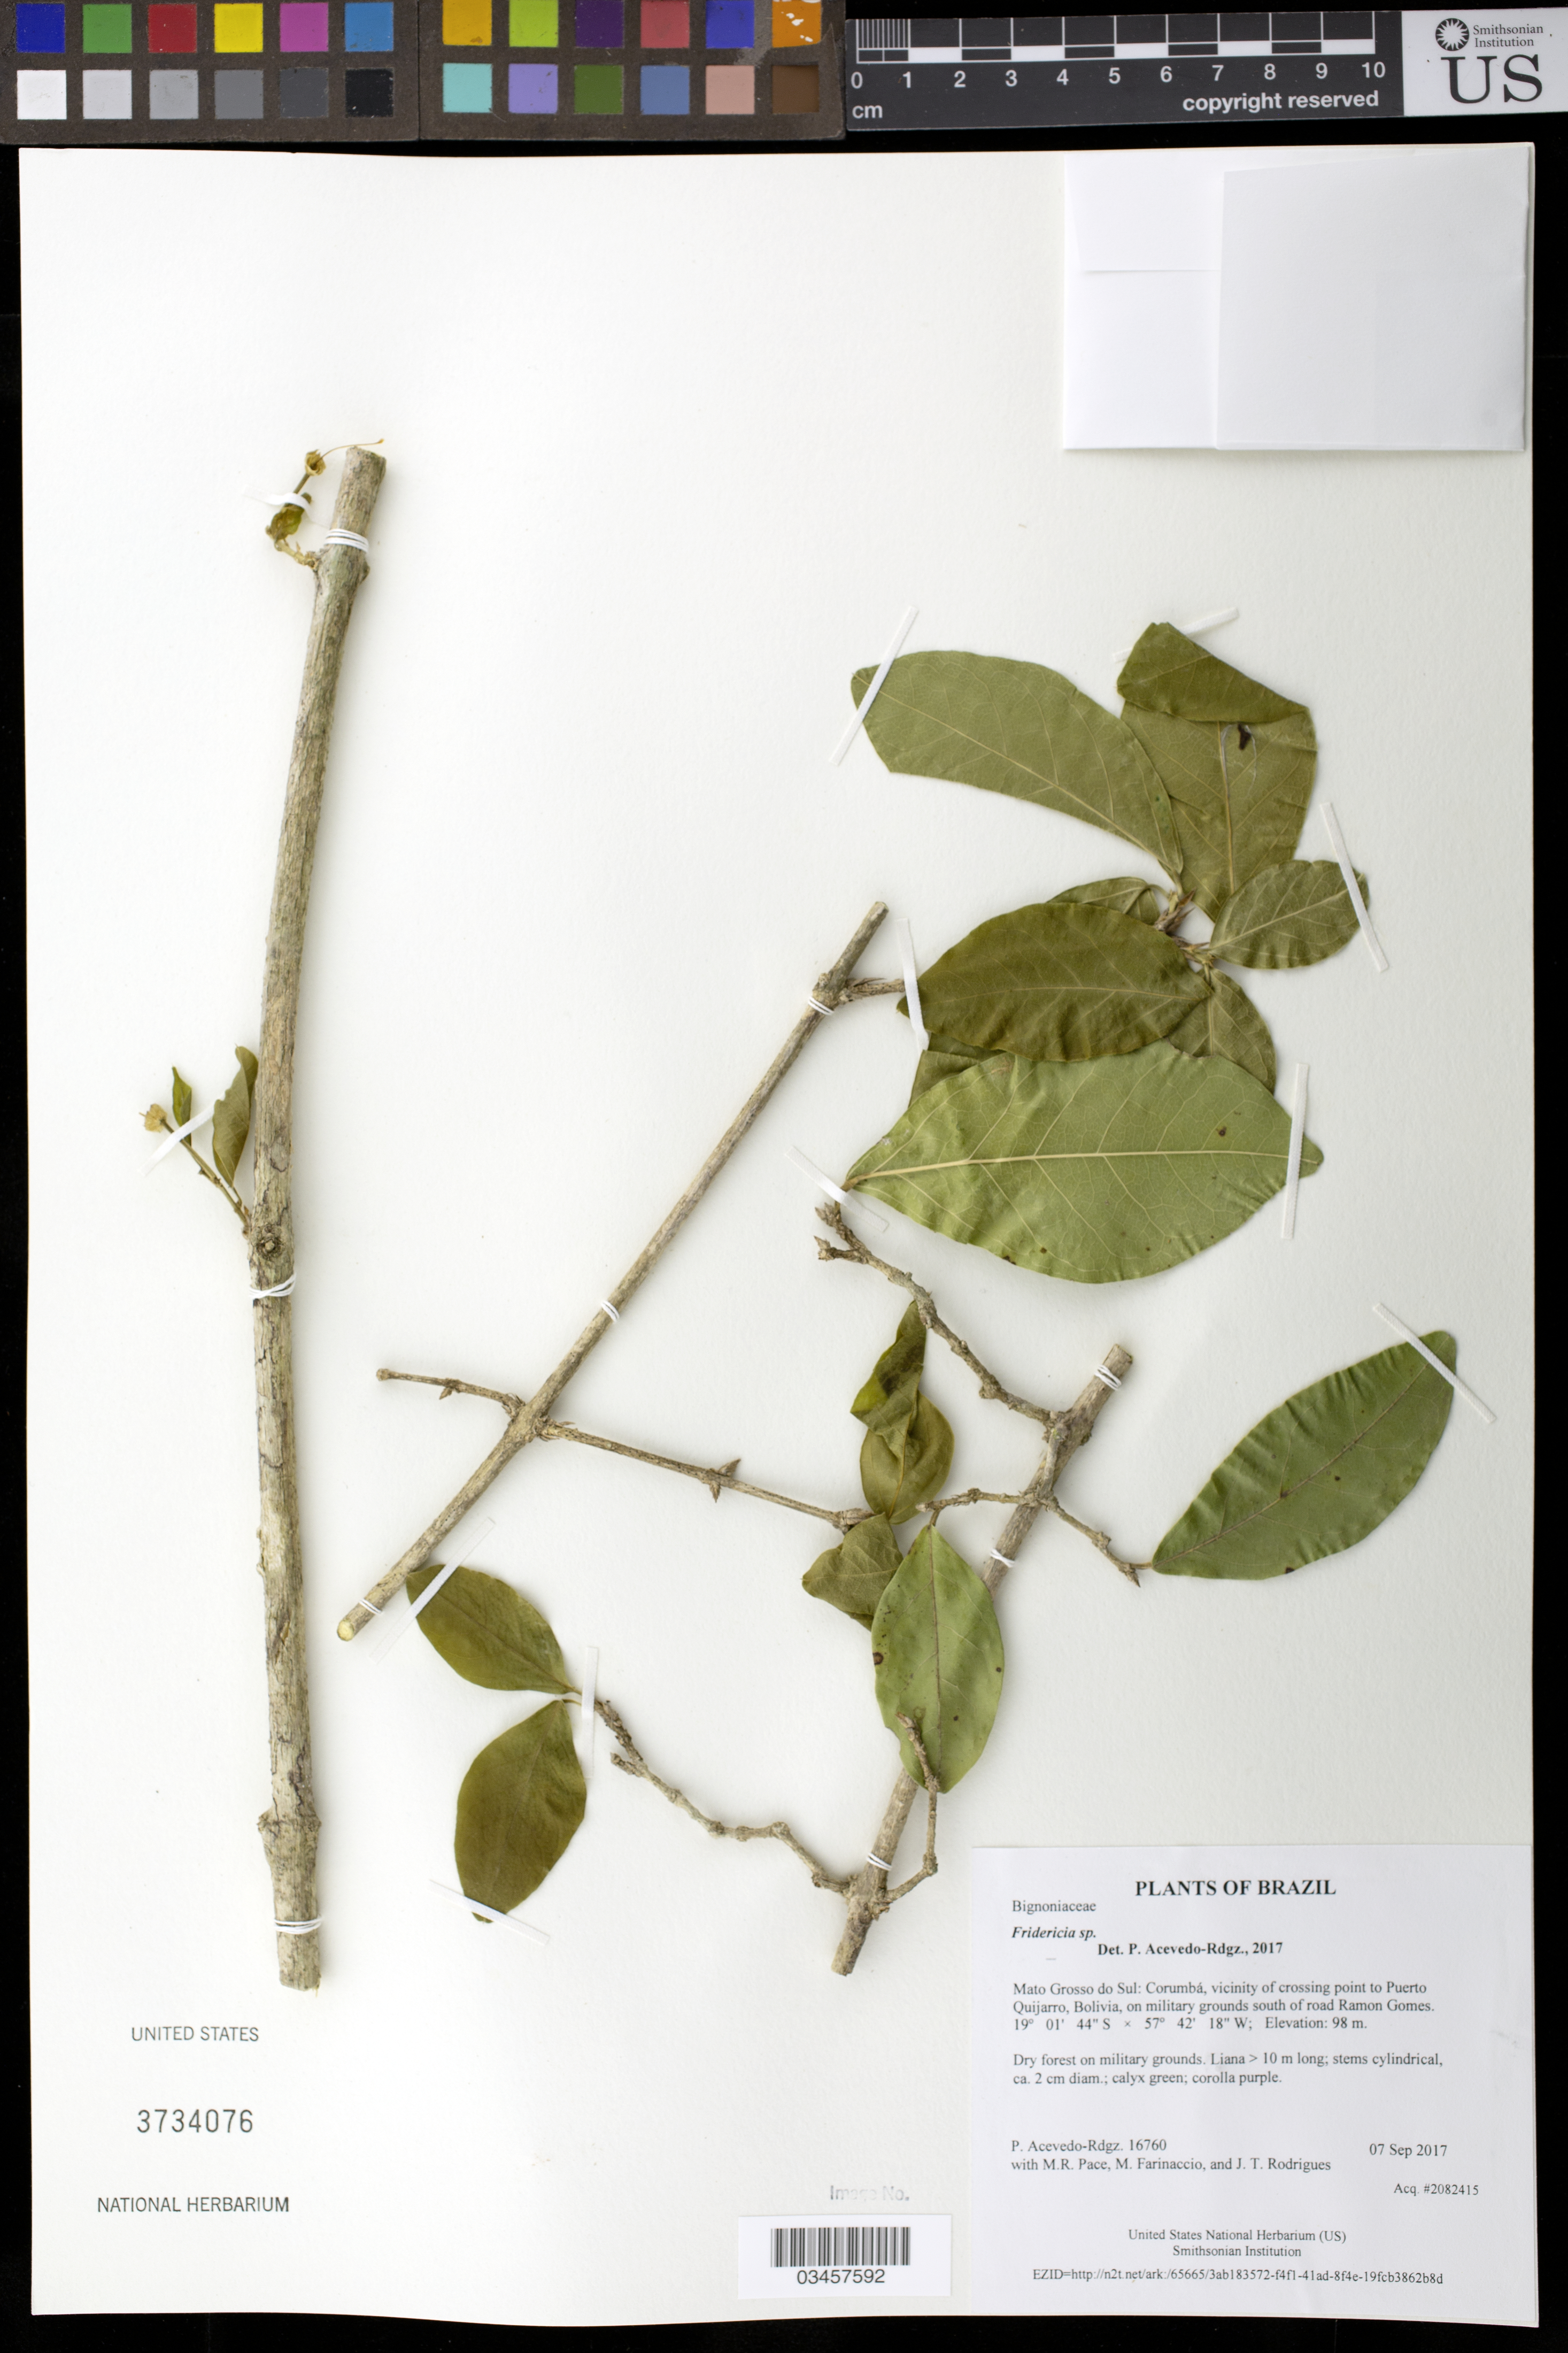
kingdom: Plantae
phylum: Tracheophyta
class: Magnoliopsida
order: Lamiales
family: Bignoniaceae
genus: Mansoa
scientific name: Mansoa difficilis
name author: (Cham.) Bureau & K. Schum.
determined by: Udulutch, R.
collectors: P. Acevedo-Rodr., M. R. Pace, M. Farinaccio & J. T. Rodrigues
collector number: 16760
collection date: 2017-09-07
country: Brazil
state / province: Mato Grosso do Sul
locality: Corumbá, vicinity of crossing point to Puerto Quijarro, Bolivia, on military grounds south of road Ramon Gomes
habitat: Dry forest on military grounds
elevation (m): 98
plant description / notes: US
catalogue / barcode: US 3734076